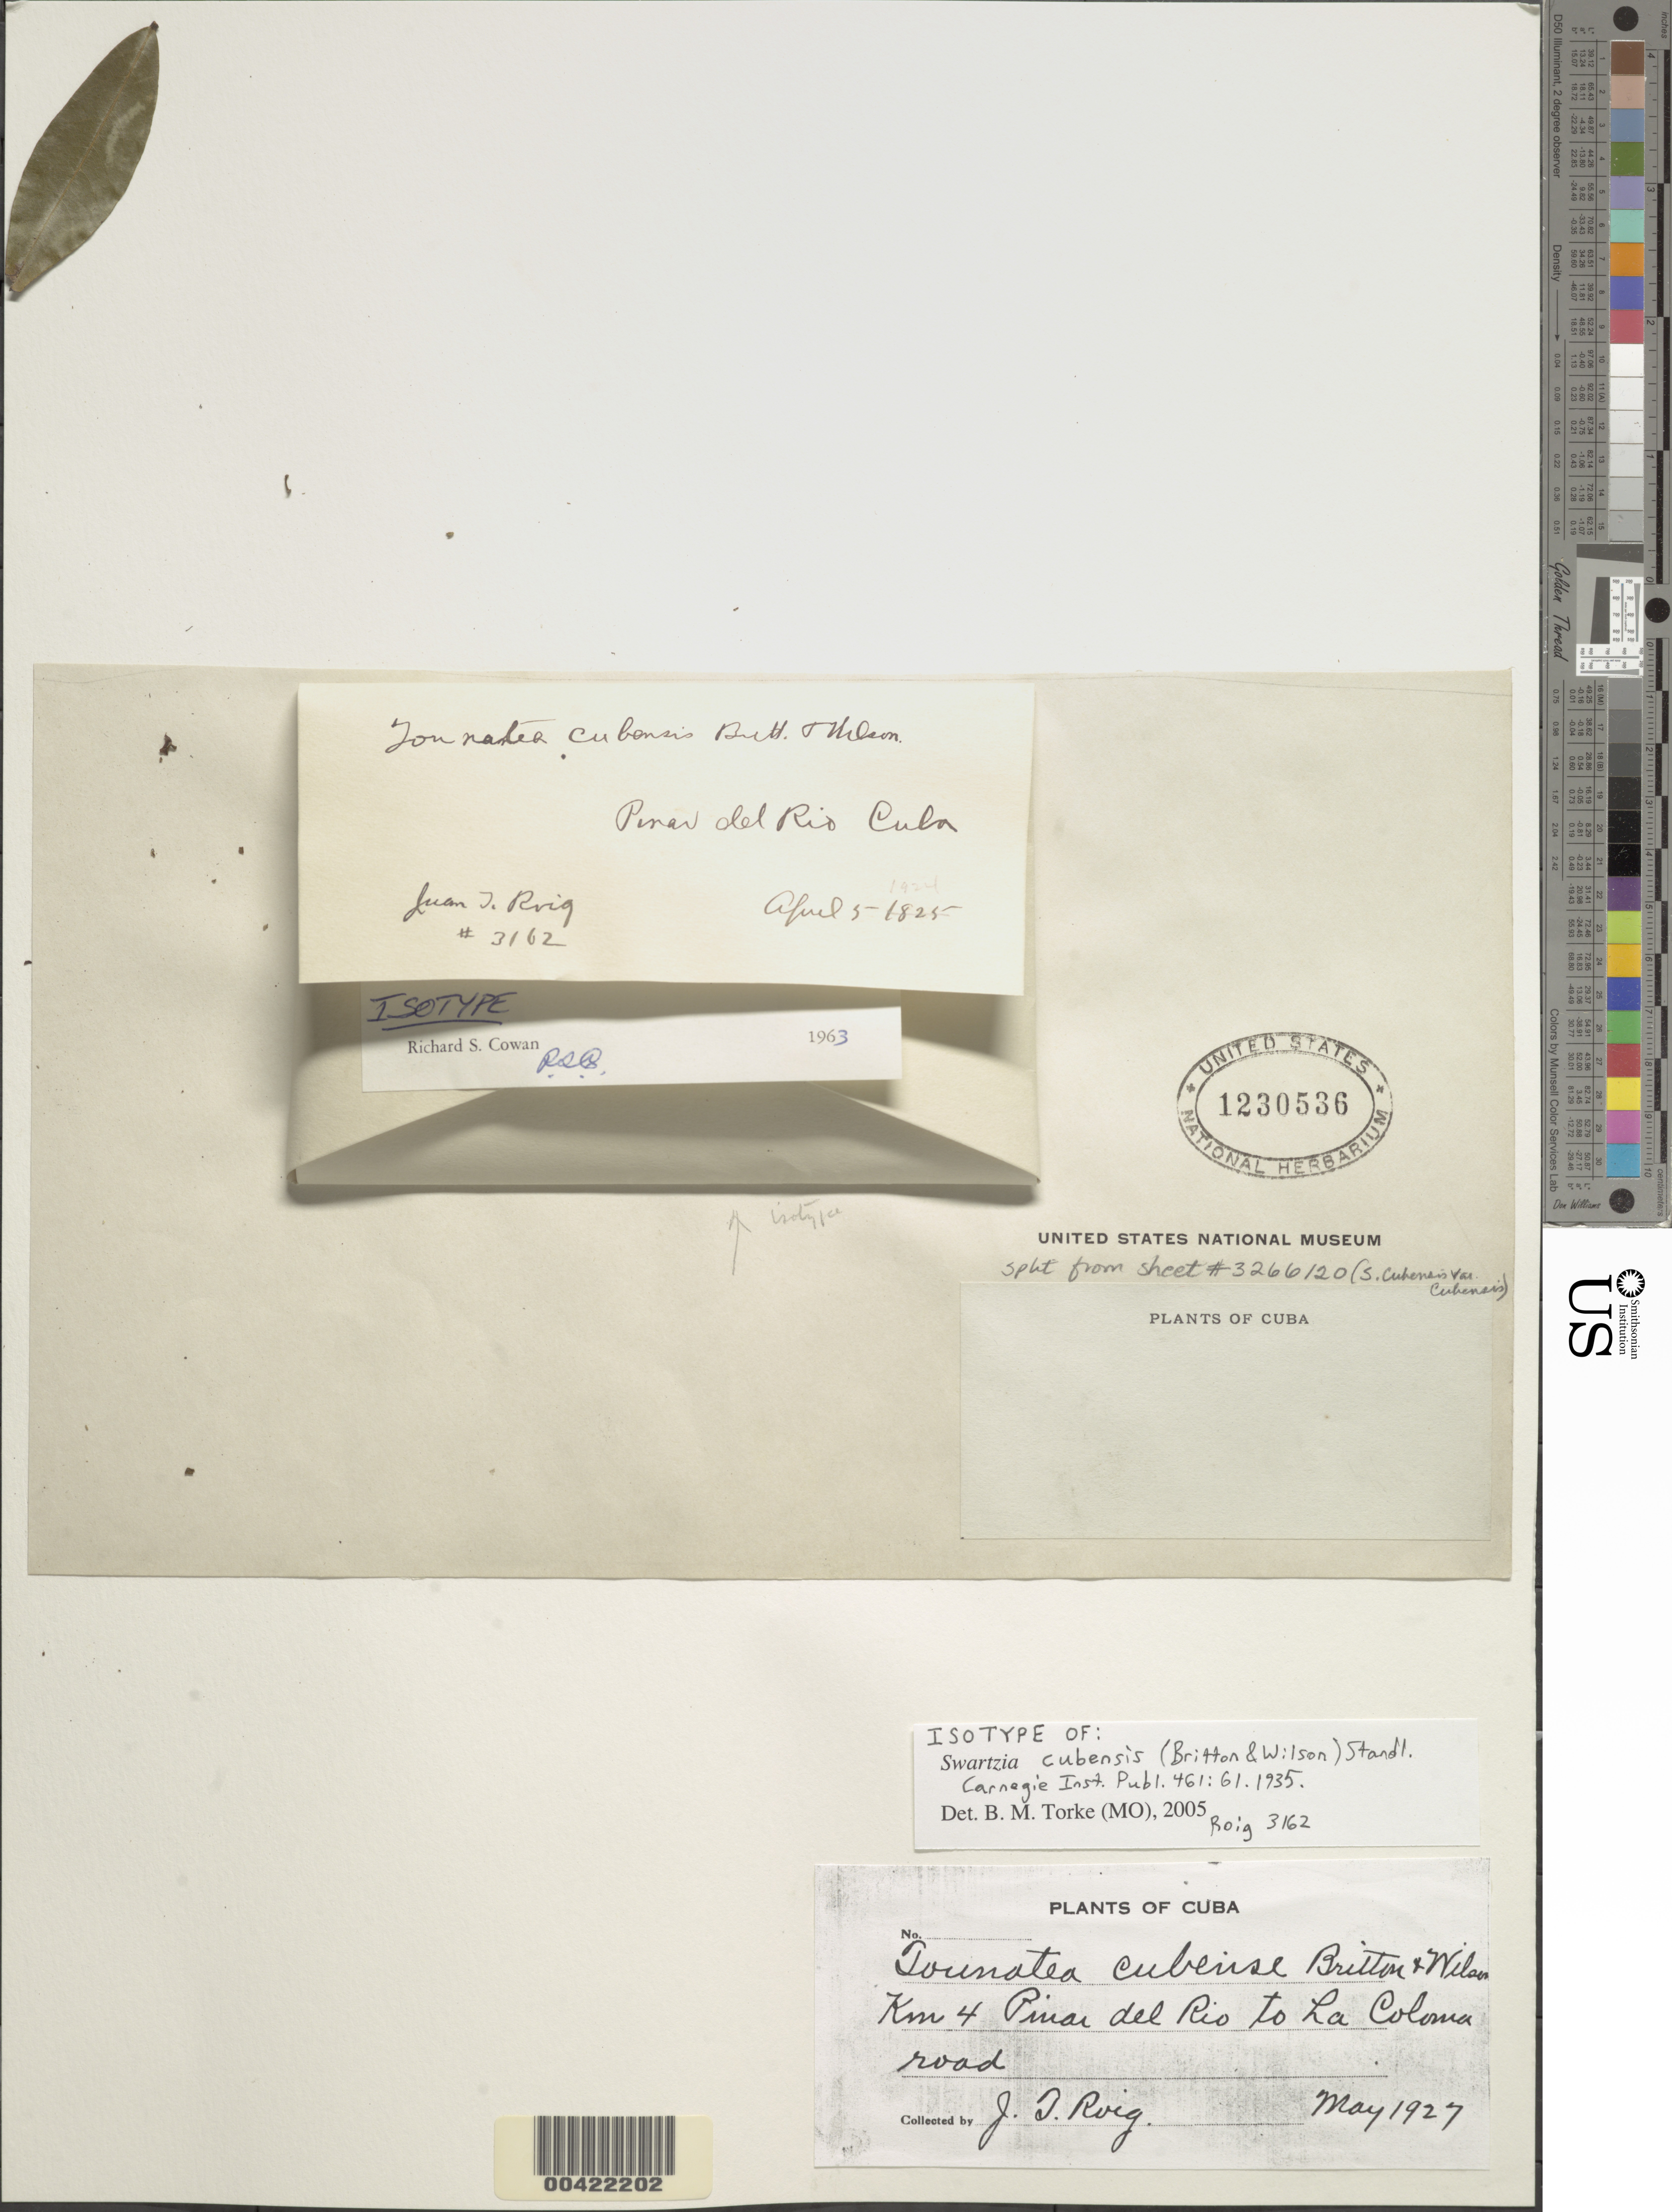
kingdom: Plantae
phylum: Tracheophyta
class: Magnoliopsida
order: Fabales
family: Fabaceae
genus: Swartzia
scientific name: Swartzia cubensis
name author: (Britton & P. Wilson) Standl.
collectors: J. Roig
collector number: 3162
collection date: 1825-04-05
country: Cuba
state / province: Pinar del Río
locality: Km 4 Pinar del Rio to La Coloma road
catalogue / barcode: US 1230536